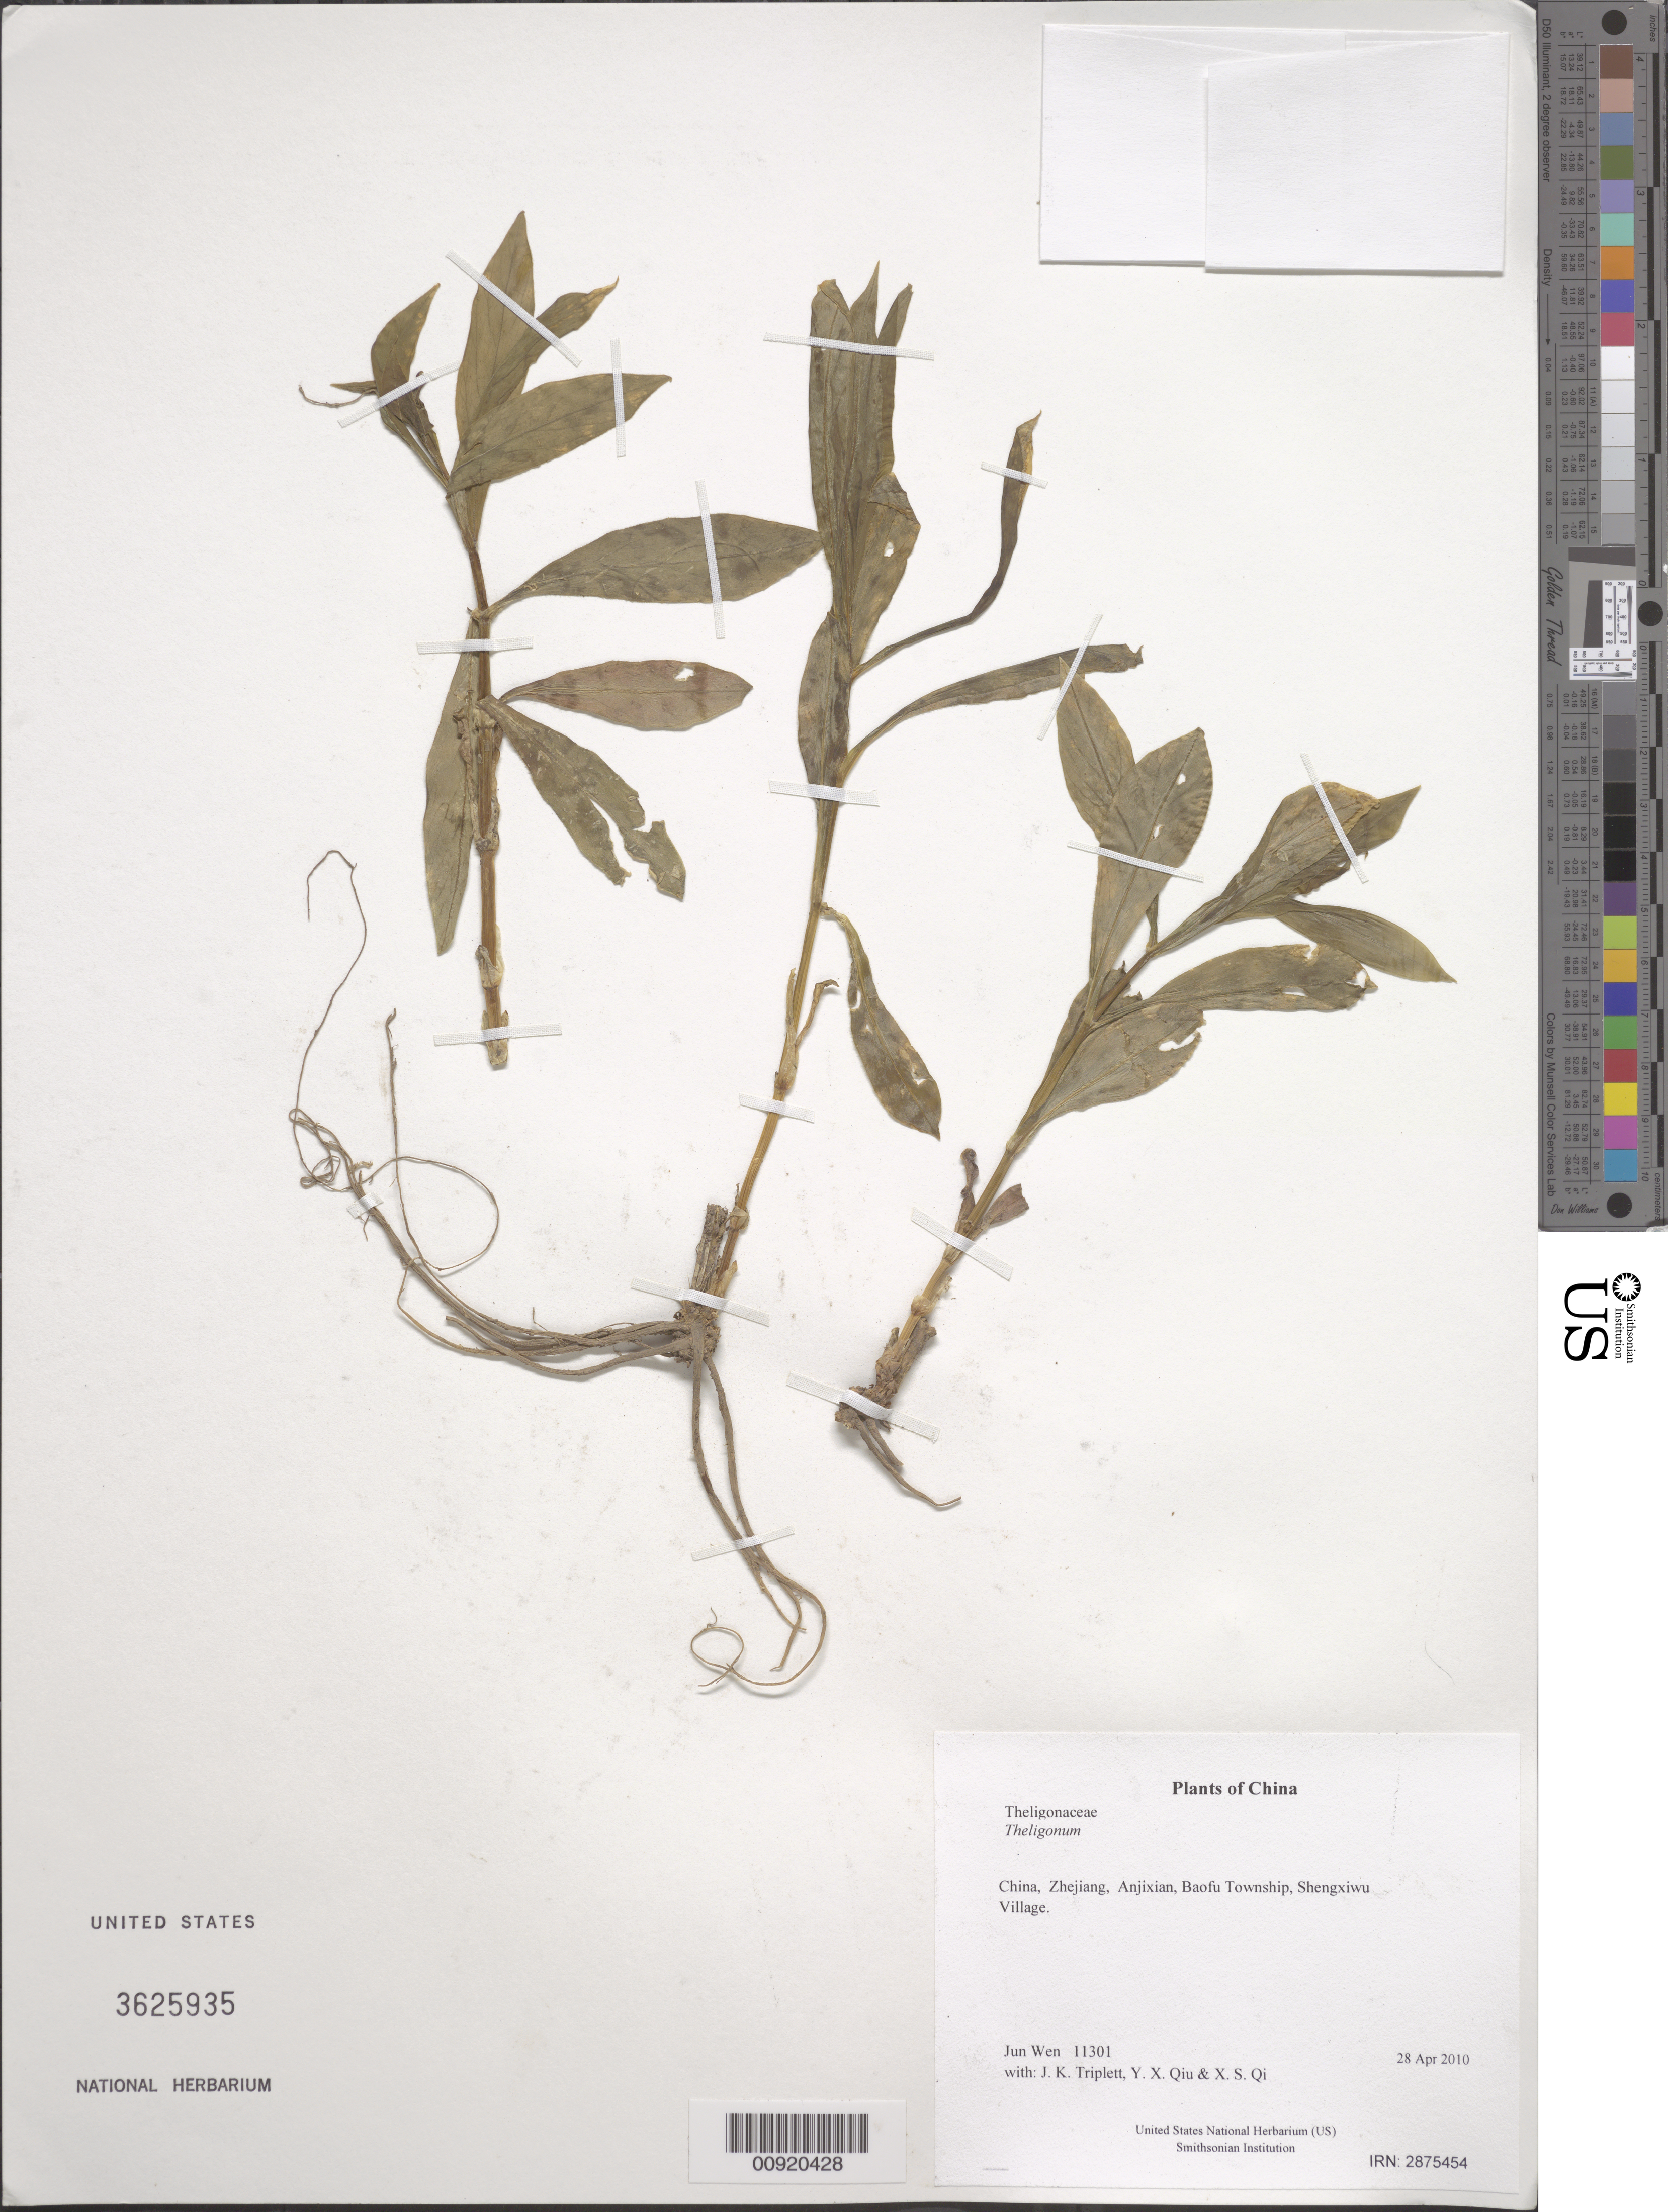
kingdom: Plantae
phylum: Tracheophyta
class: Magnoliopsida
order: Gentianales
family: Rubiaceae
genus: Theligonum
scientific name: Theligonum sp.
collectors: J. Wen, J. K. Triplett, Y. X. Qiu & X. S. Qi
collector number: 11301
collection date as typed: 28 Apr 2010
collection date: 2010-04-28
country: China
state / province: Zhejiang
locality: Anjixian, Baofu Township, Shengxiwu Village.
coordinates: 30 23.976 N, 119 26.441 E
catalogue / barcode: US 3625935